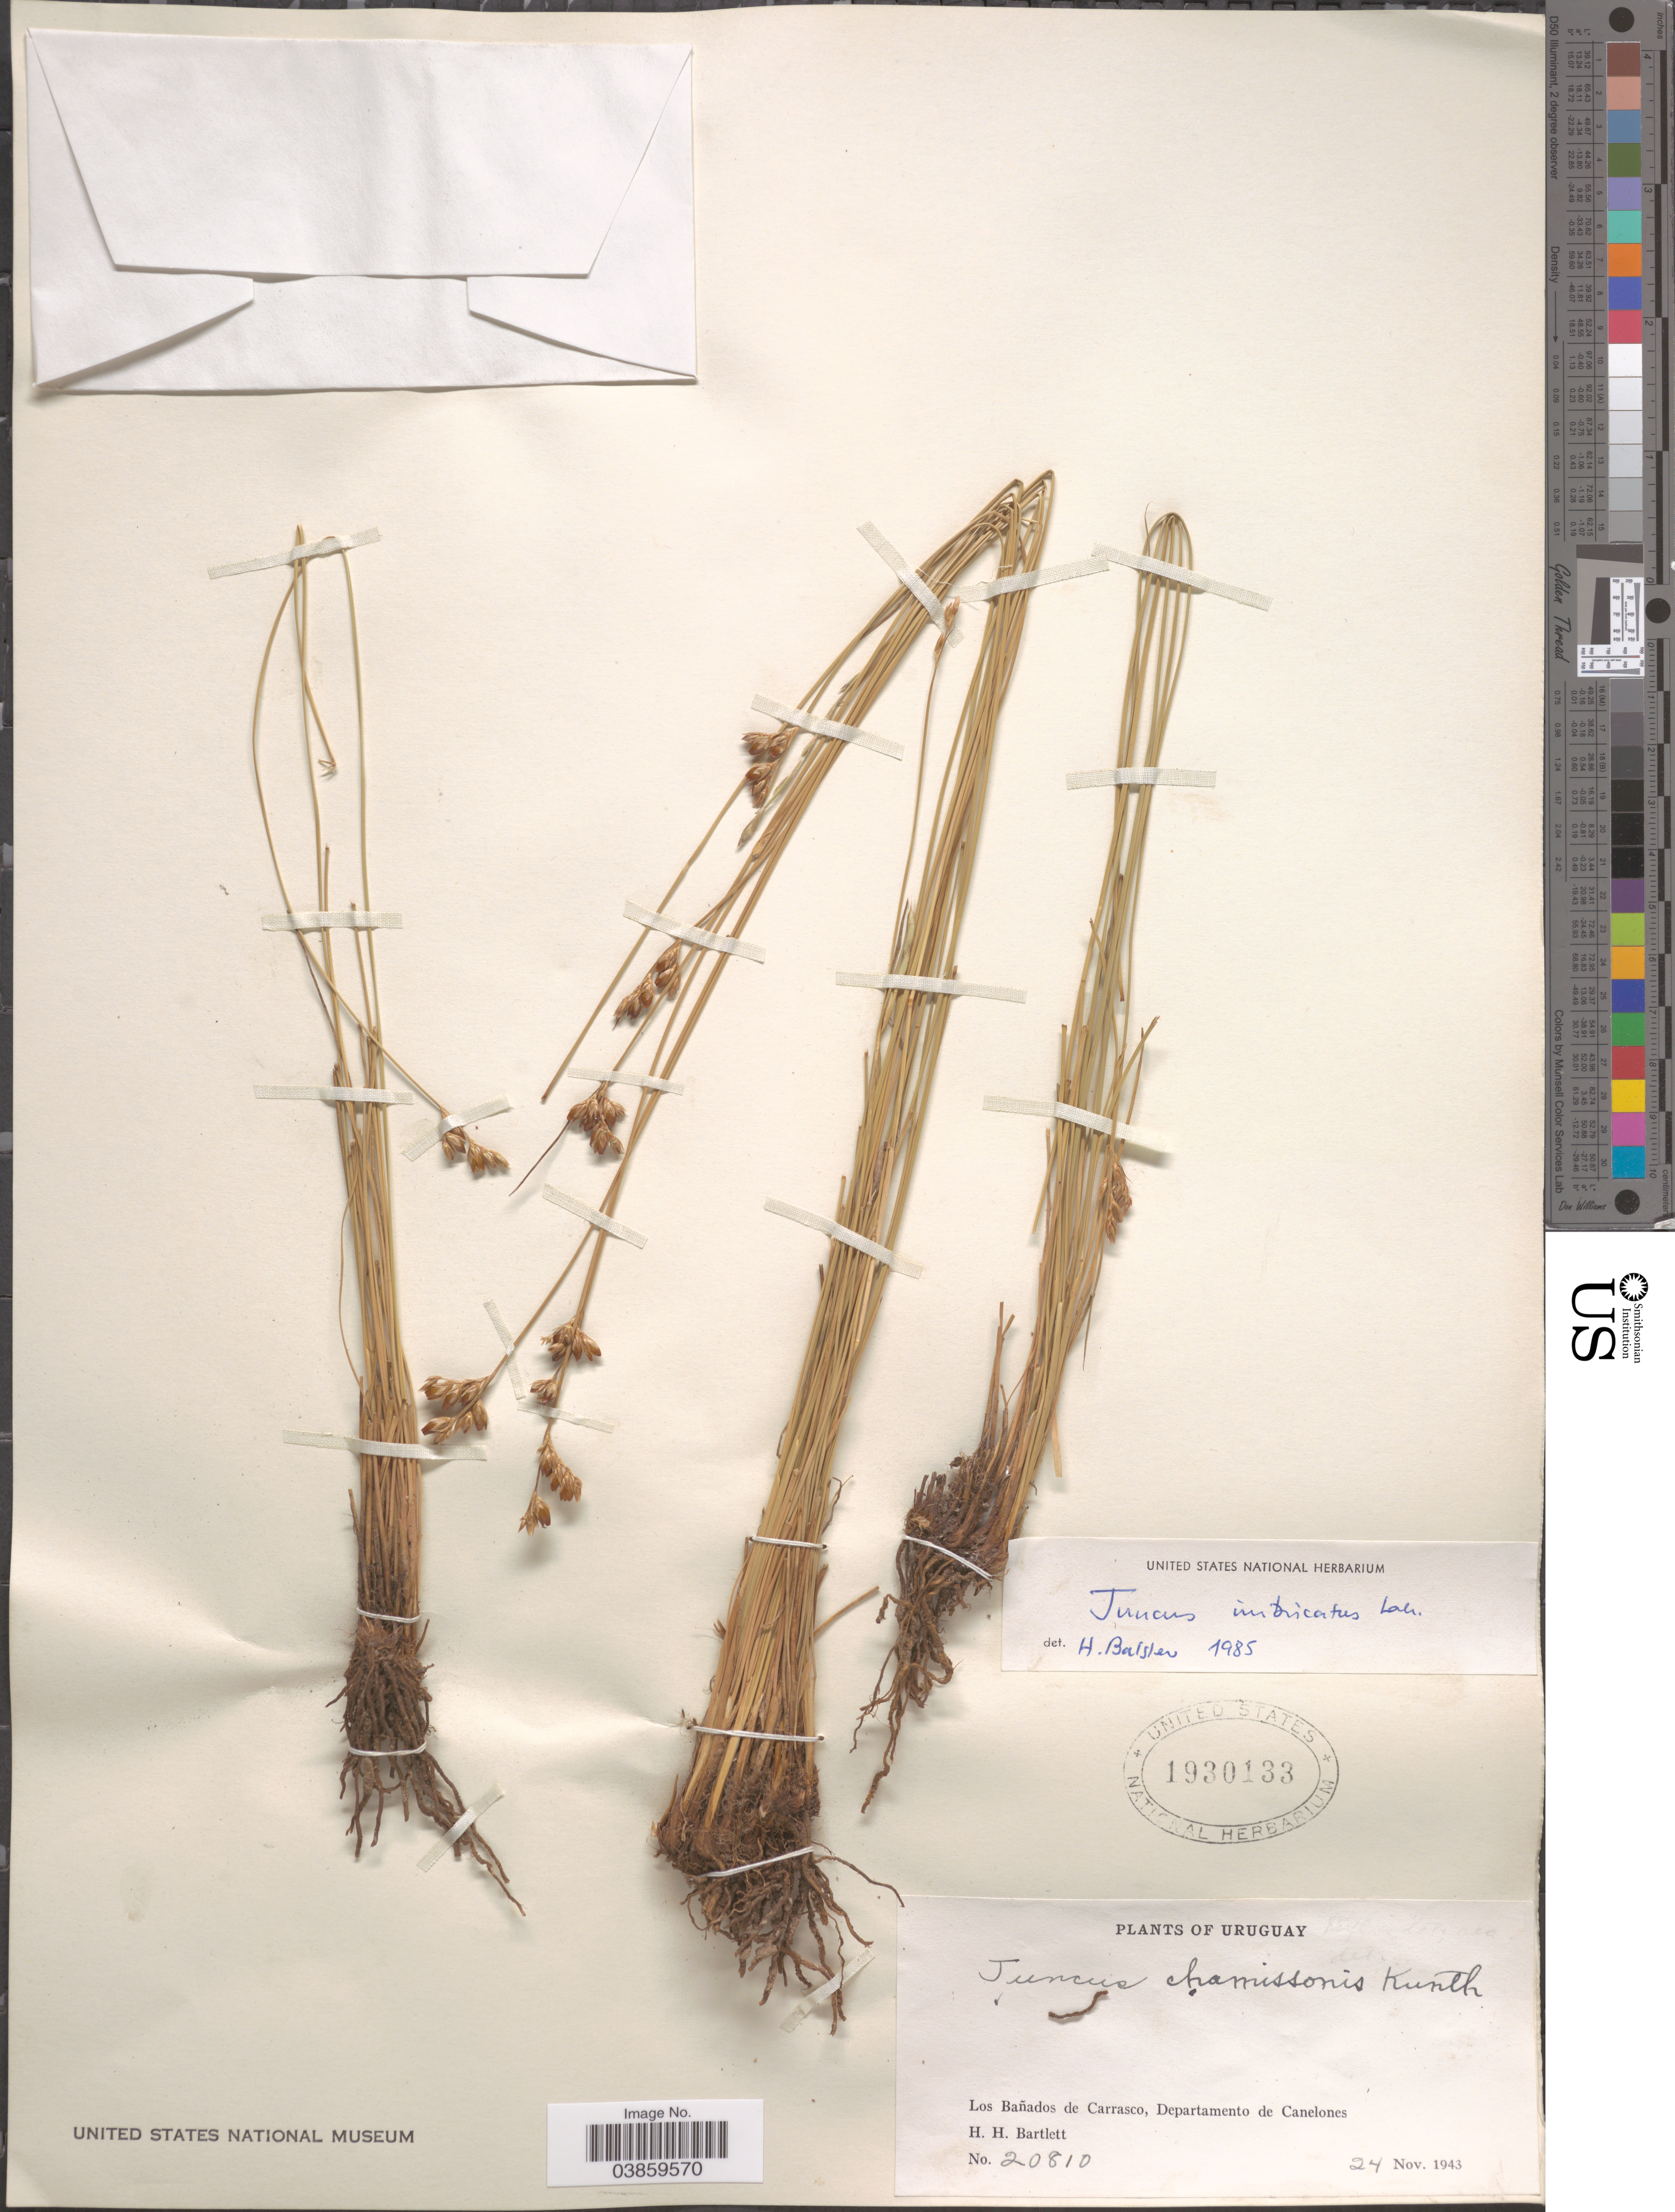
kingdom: Plantae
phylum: Tracheophyta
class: Liliopsida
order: Poales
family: Juncaceae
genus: Juncus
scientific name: Juncus imbricatus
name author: Laharpe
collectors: H. H. Bartlett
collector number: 20810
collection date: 1943-11-24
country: Uruguay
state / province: Canelones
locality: Los Bañados de Carrasco, Departamento de Canelones.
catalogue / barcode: US 1930133